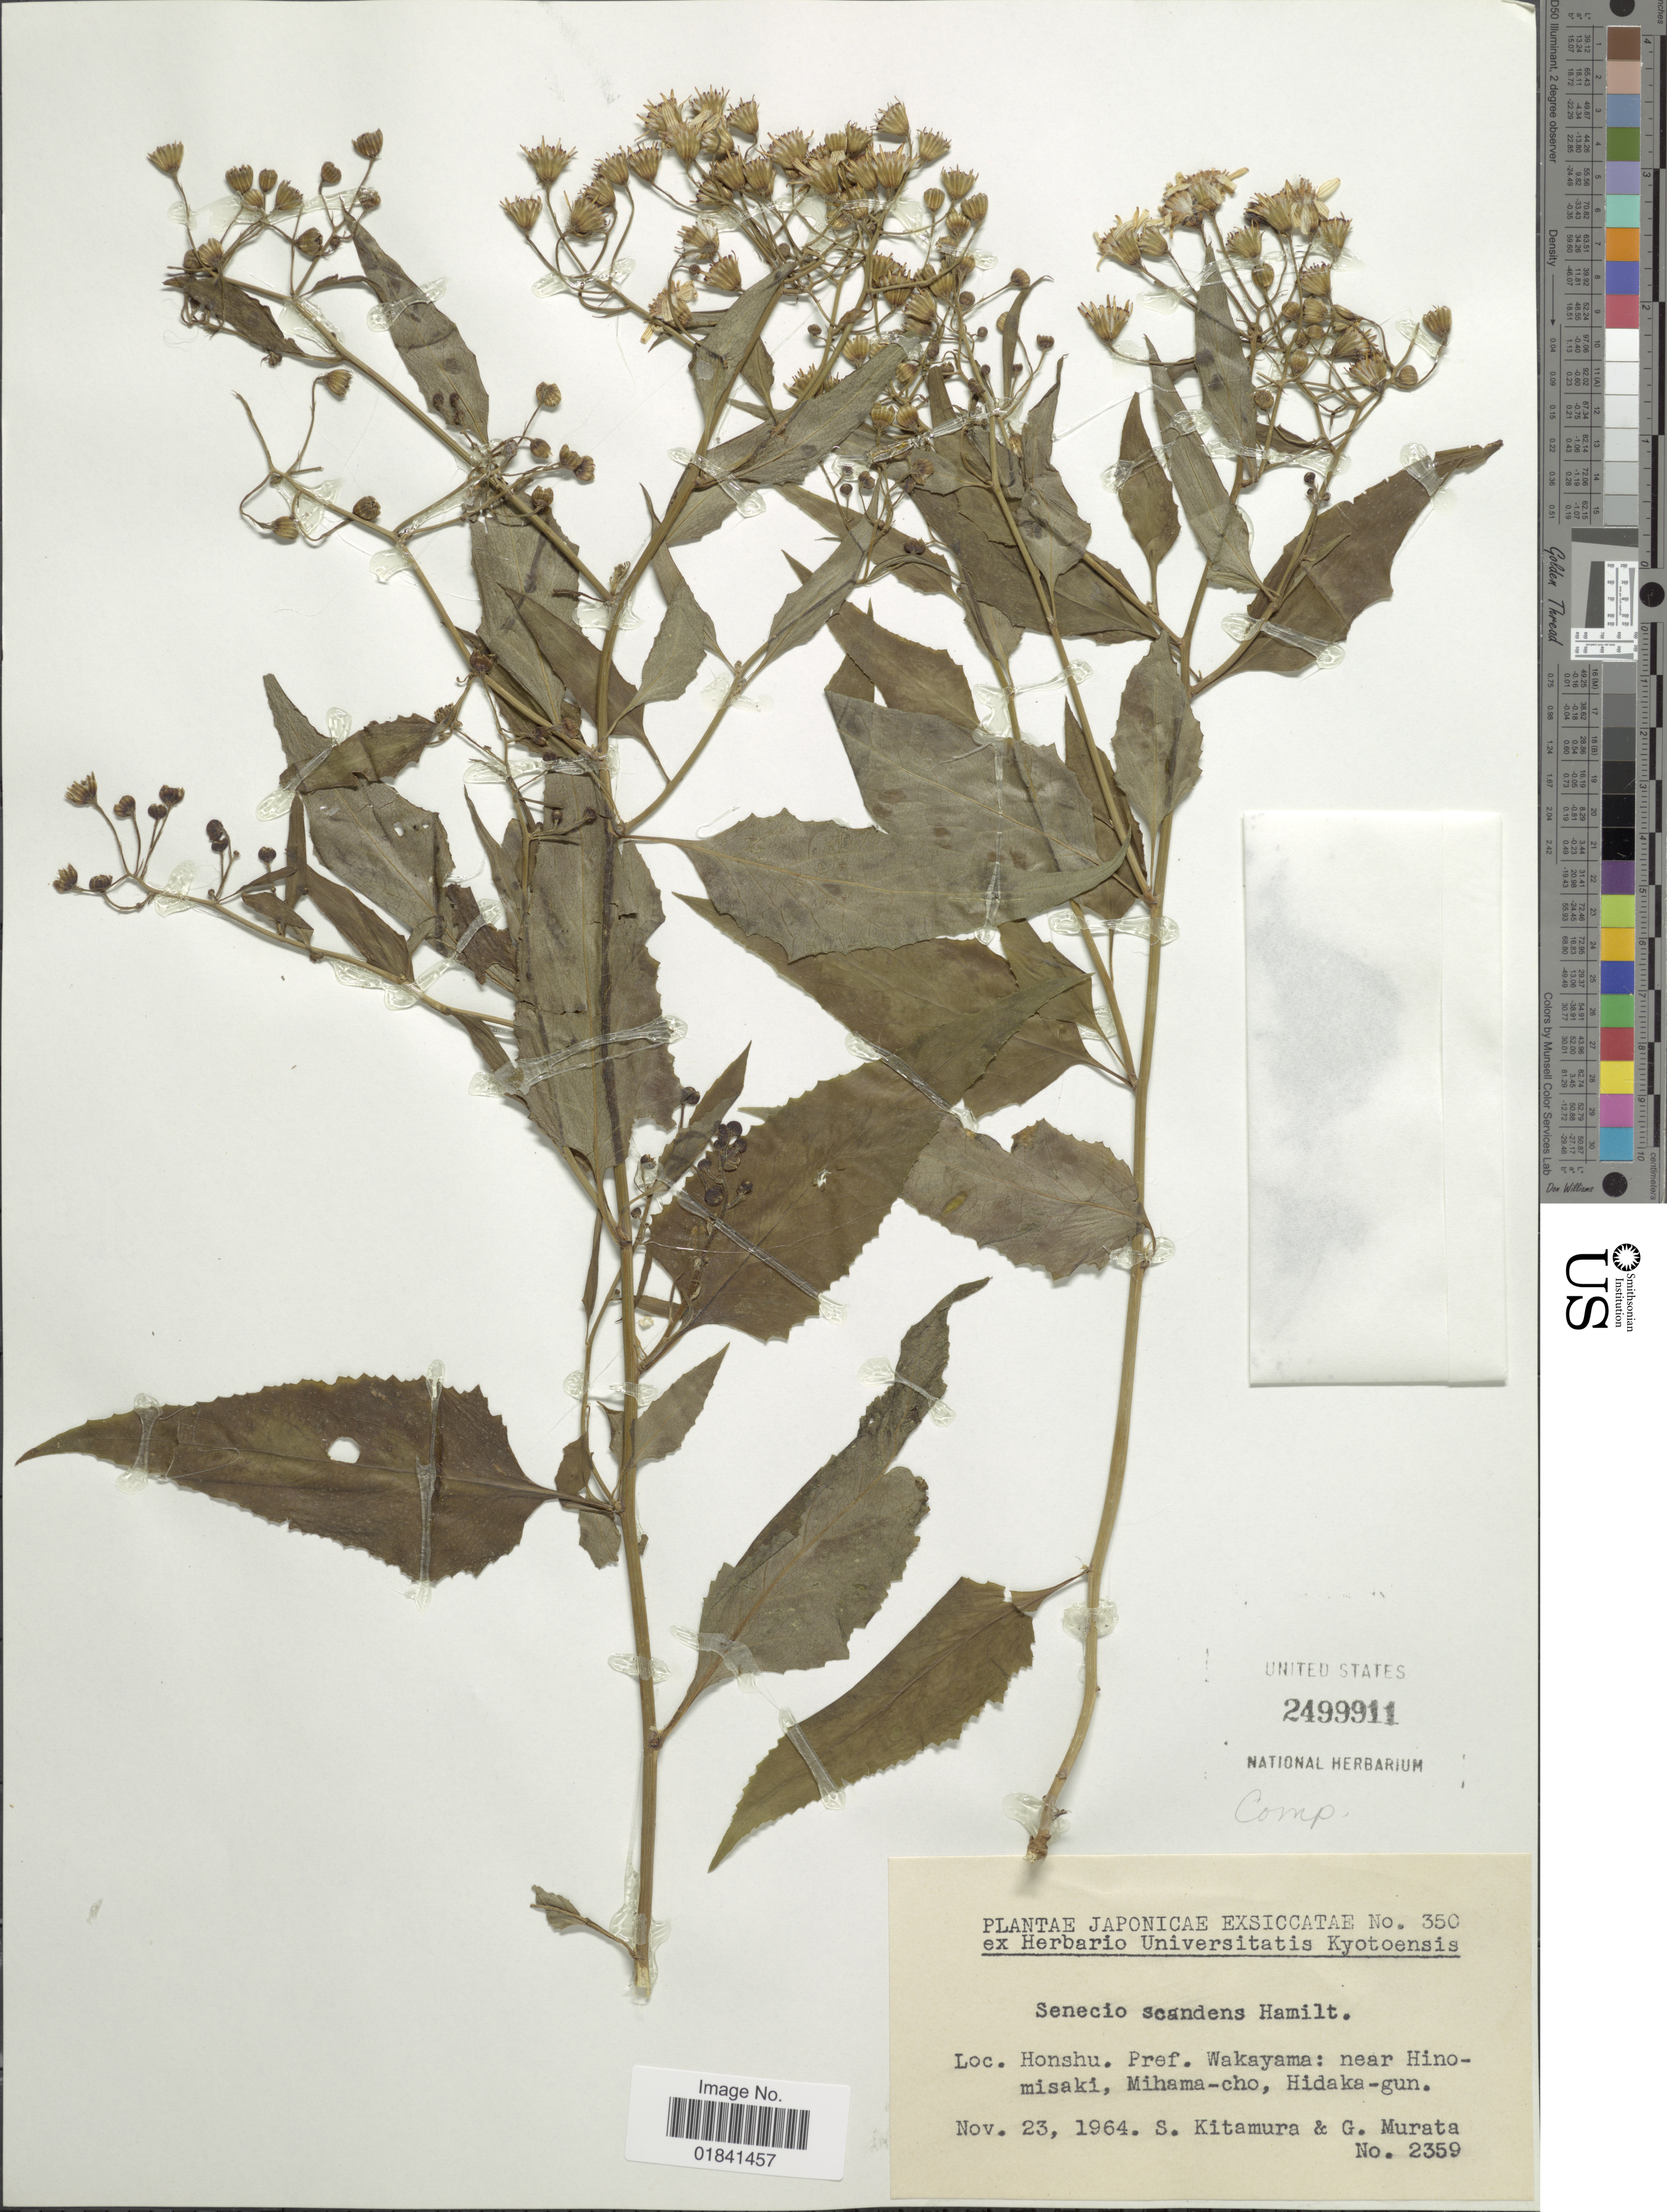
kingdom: Plantae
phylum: Tracheophyta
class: Magnoliopsida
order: Asterales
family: Asteraceae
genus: Senecio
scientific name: Senecio scandens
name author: Buch.-Ham. ex D. Don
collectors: S. Kitamura & G. Murata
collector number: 2359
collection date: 1964-11-23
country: Japan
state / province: Wakayama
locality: Honshu. Pref. Wakayama: near Hinomisaki, Mihama-cho, Hidaka-gun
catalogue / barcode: US 2499911